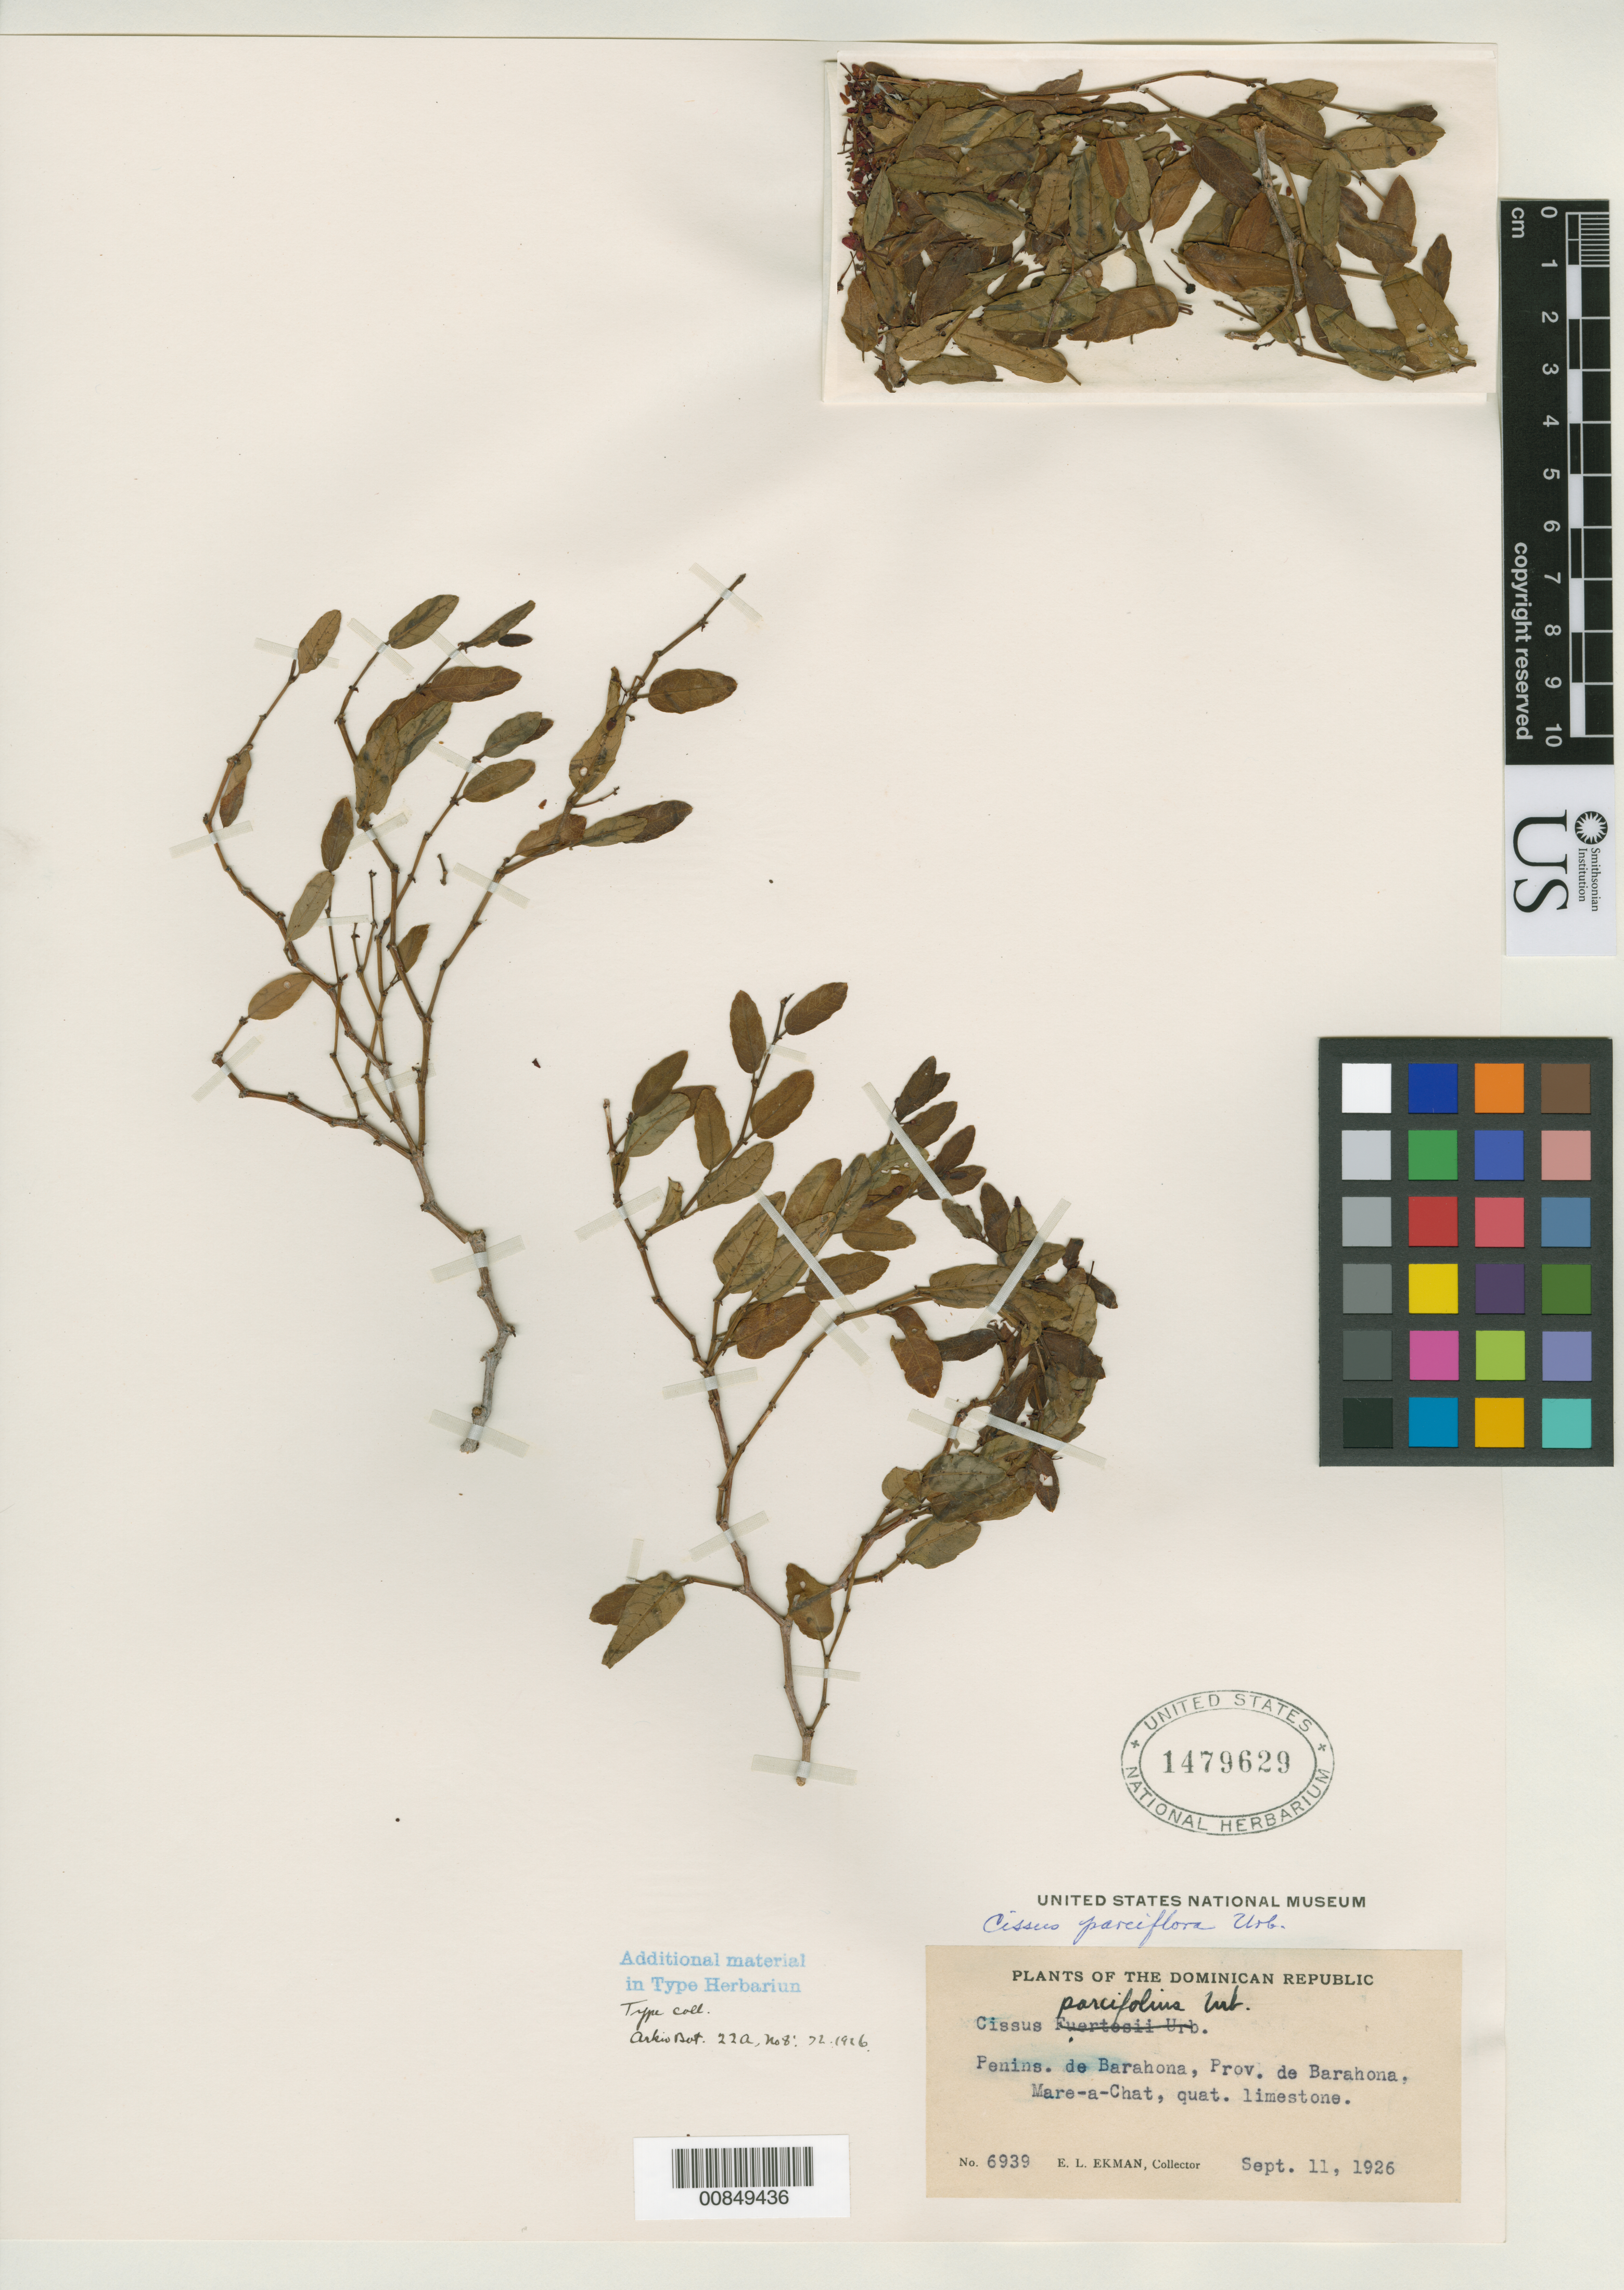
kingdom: Plantae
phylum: Tracheophyta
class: Magnoliopsida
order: Vitales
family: Vitaceae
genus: Cissus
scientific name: Cissus parciflora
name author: Urb. & Ekman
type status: Isotype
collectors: E. L. Ekman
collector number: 6939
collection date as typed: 11 Sep 1926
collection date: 1926-09-11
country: Dominican Republic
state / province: Barahona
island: Hispaniola Island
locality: Penins. De Barahona, Prov. De Barahona, Mare-a-Chat.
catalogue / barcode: US 1479629